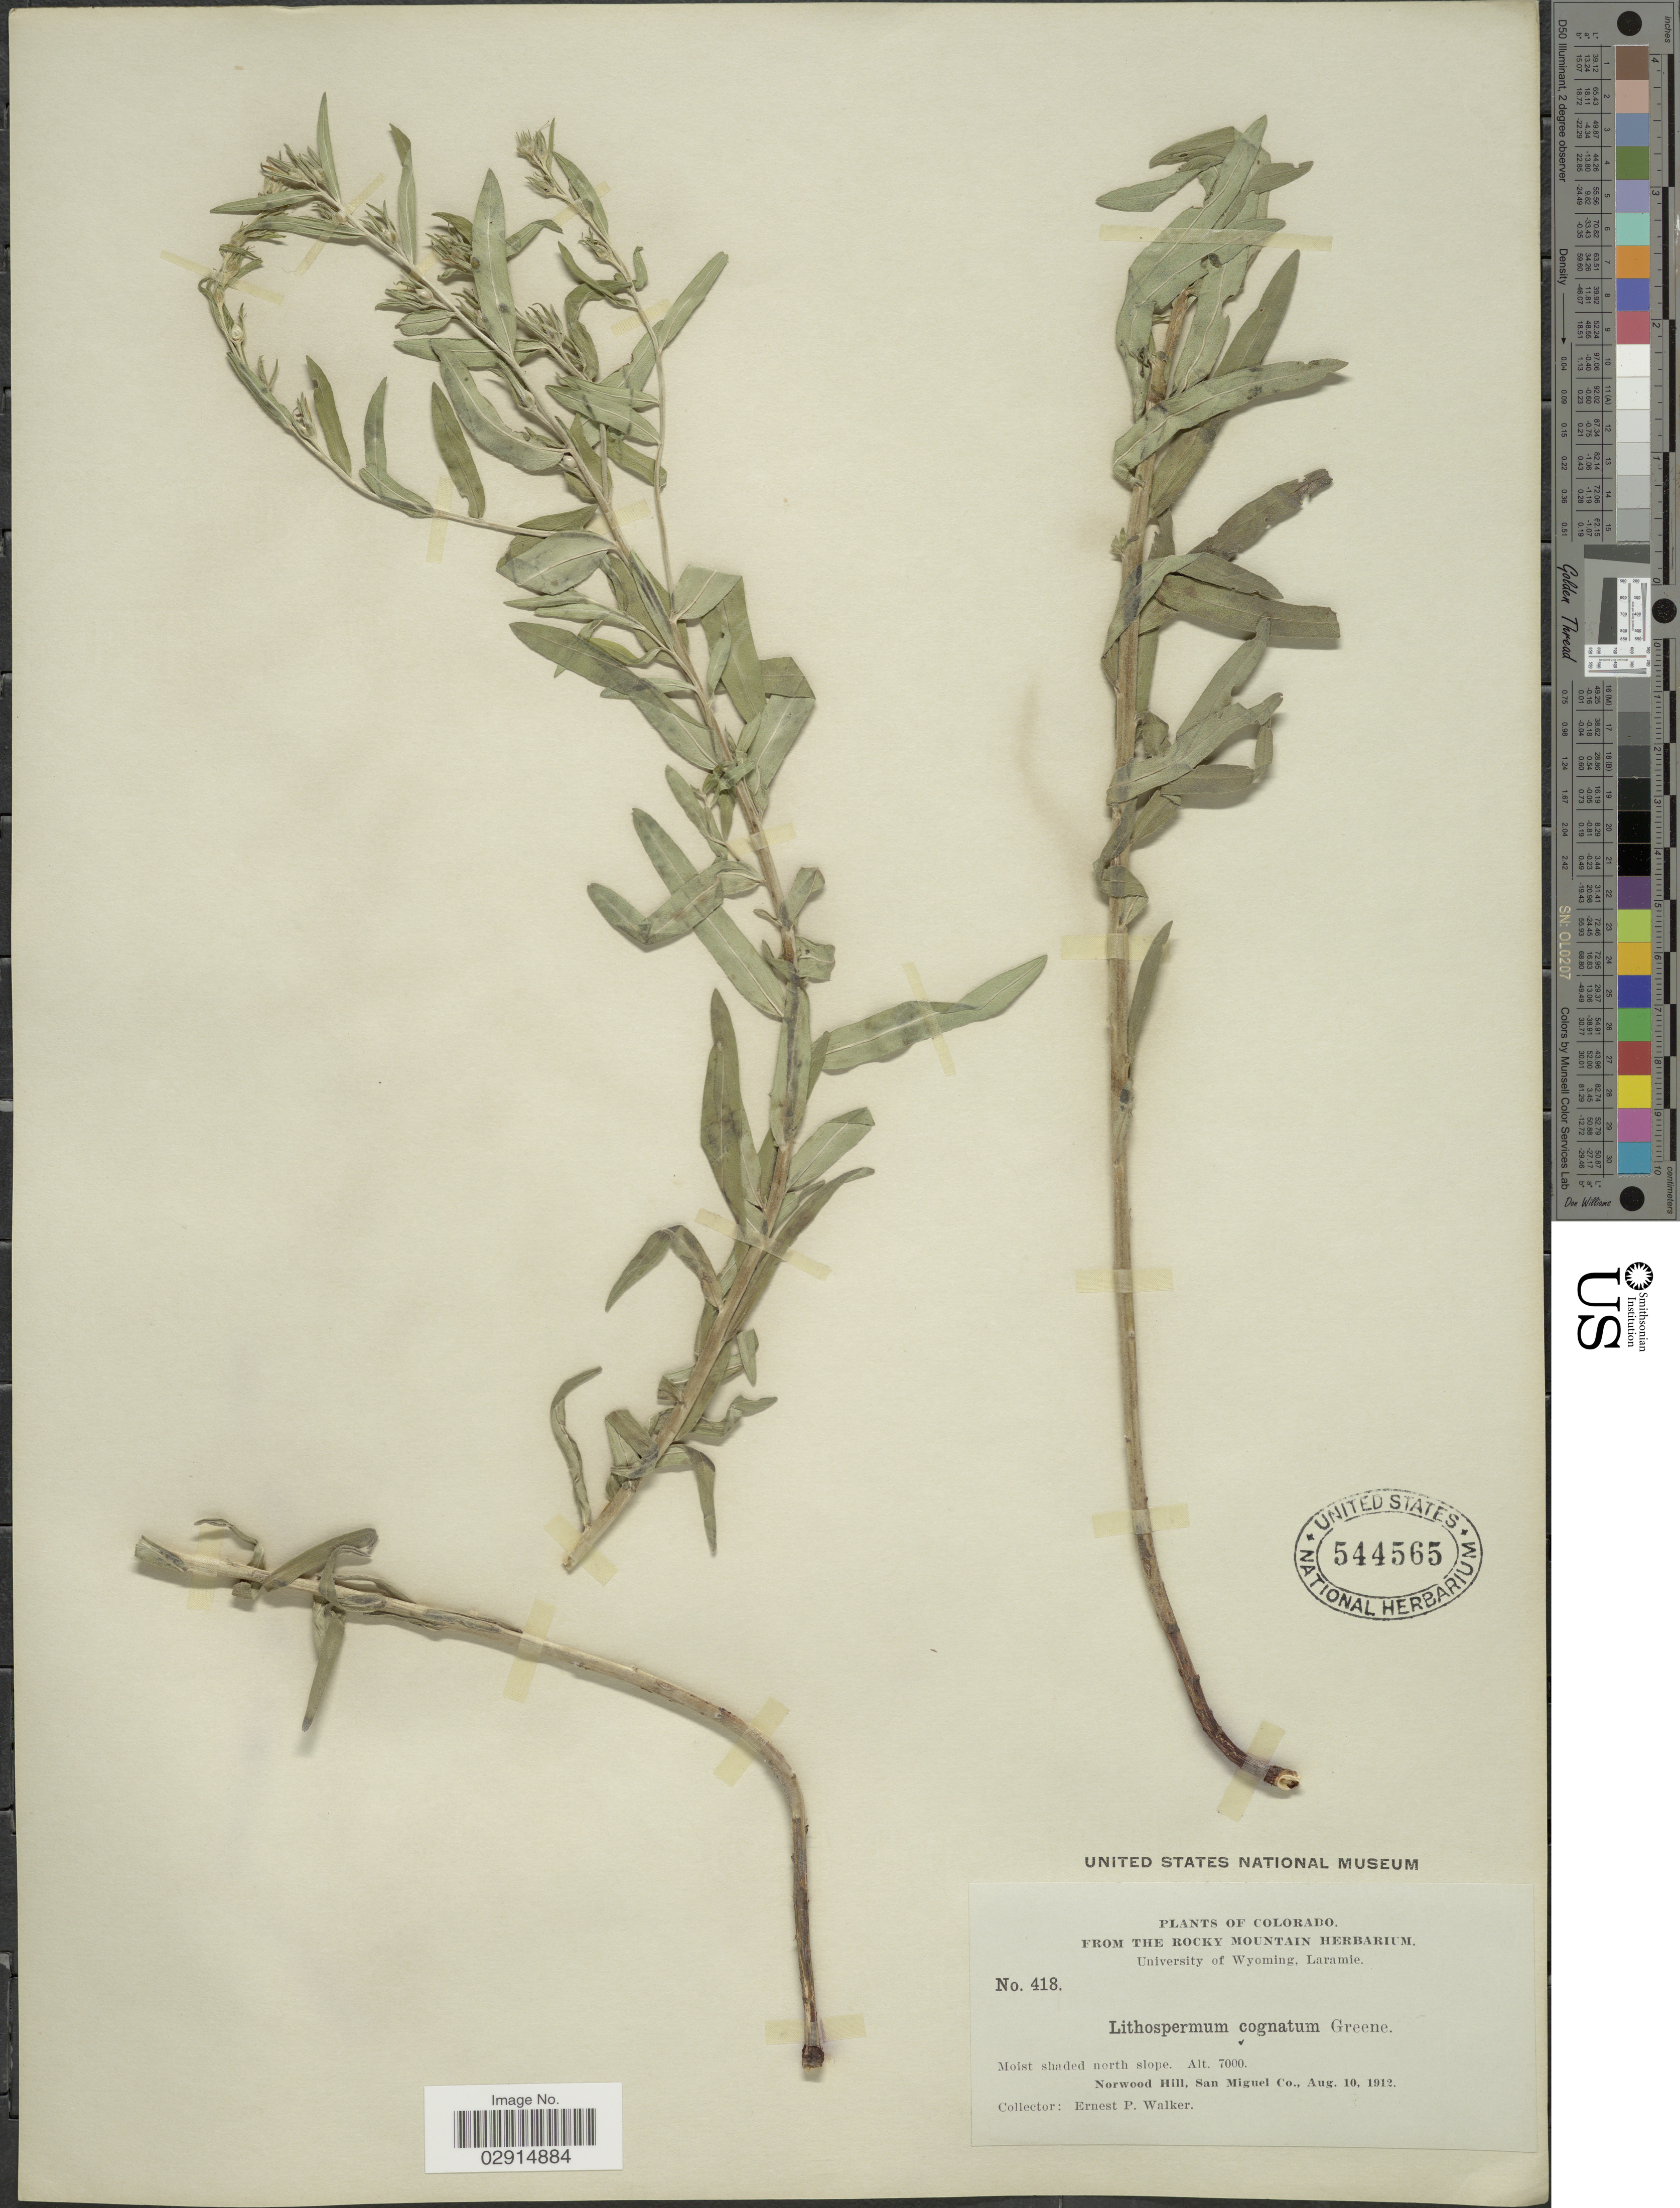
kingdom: Plantae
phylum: Tracheophyta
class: Magnoliopsida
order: Boraginales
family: Boraginaceae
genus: Lithospermum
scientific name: Lithospermum ruderale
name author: Douglas ex Lehm.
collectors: E. P. Walker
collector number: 418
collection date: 1912-08-10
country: United States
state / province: Colorado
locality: Moist shaded north slope. Norwood Hill, San Miguel Co. Colorado.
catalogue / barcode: US 544565